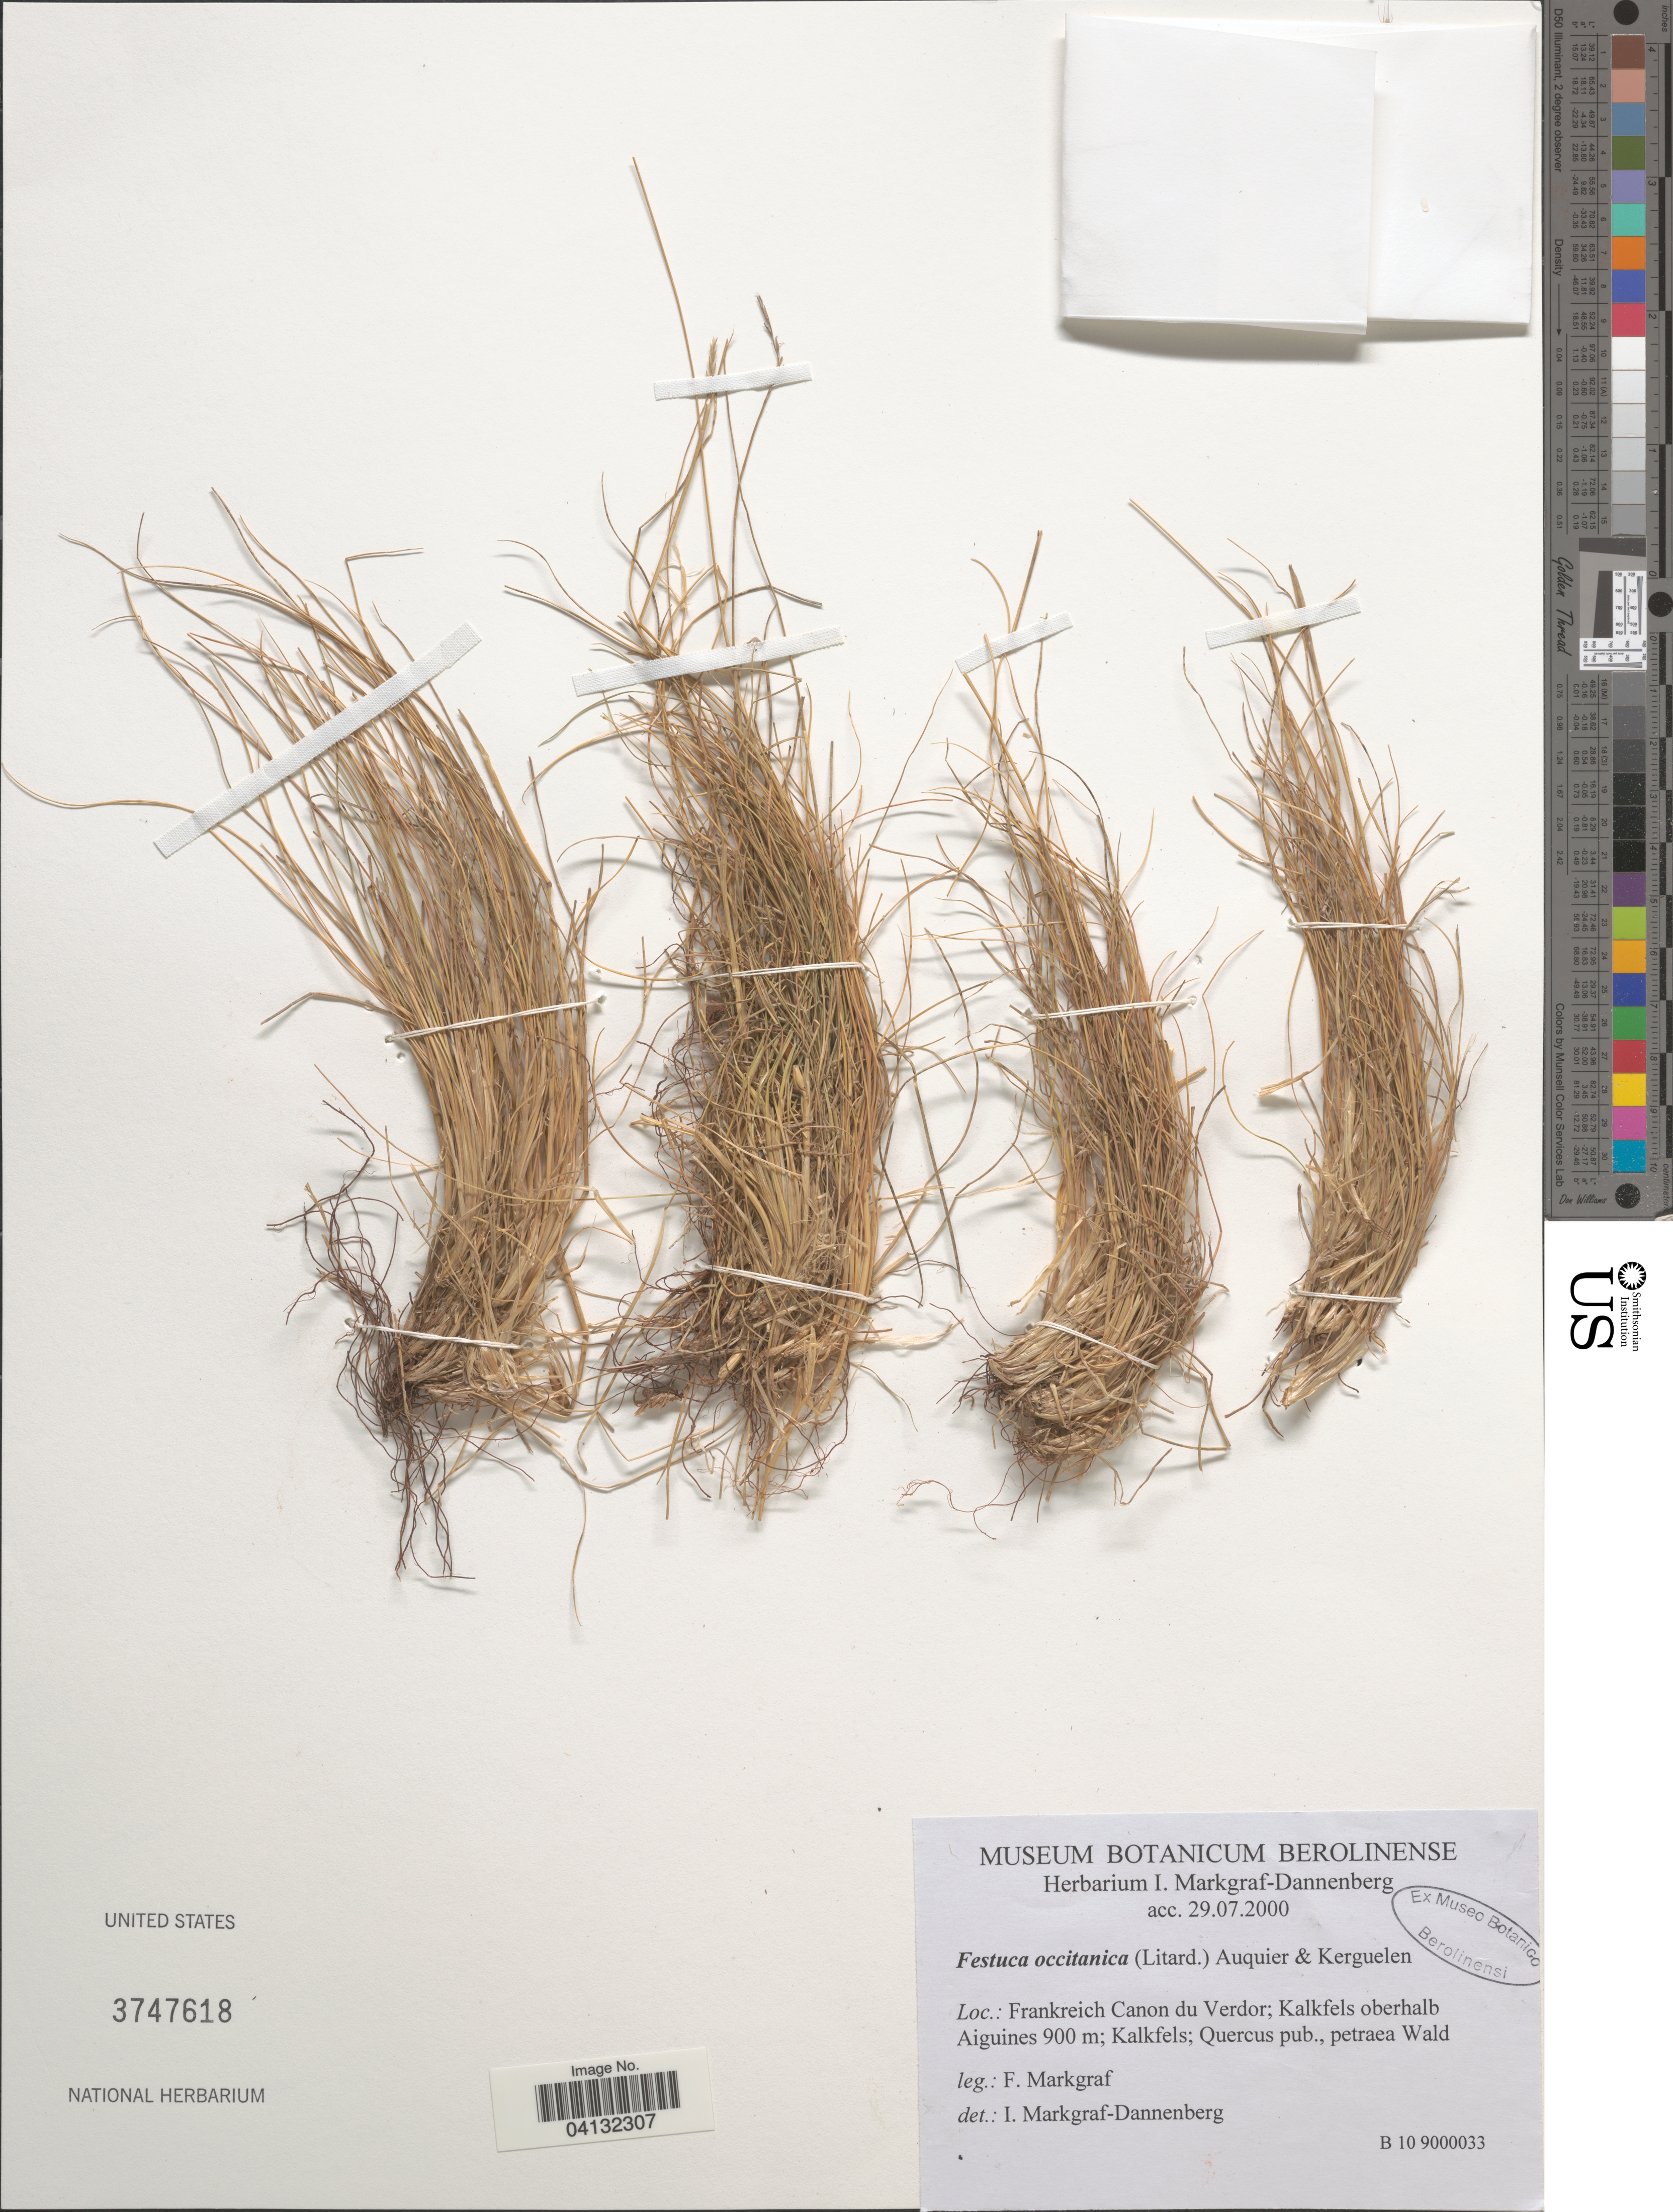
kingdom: Plantae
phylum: Tracheophyta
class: Liliopsida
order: Poales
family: Poaceae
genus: Festuca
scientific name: Festuca occitanica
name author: (Litard.) Auquier & Kerguélen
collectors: F. Markgraf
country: France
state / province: Provence-Alpes-Côte d'Azur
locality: Frankreich Canon du Verdor; Kalkfels oberhalb Aiguines.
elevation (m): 900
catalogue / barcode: US 3747618